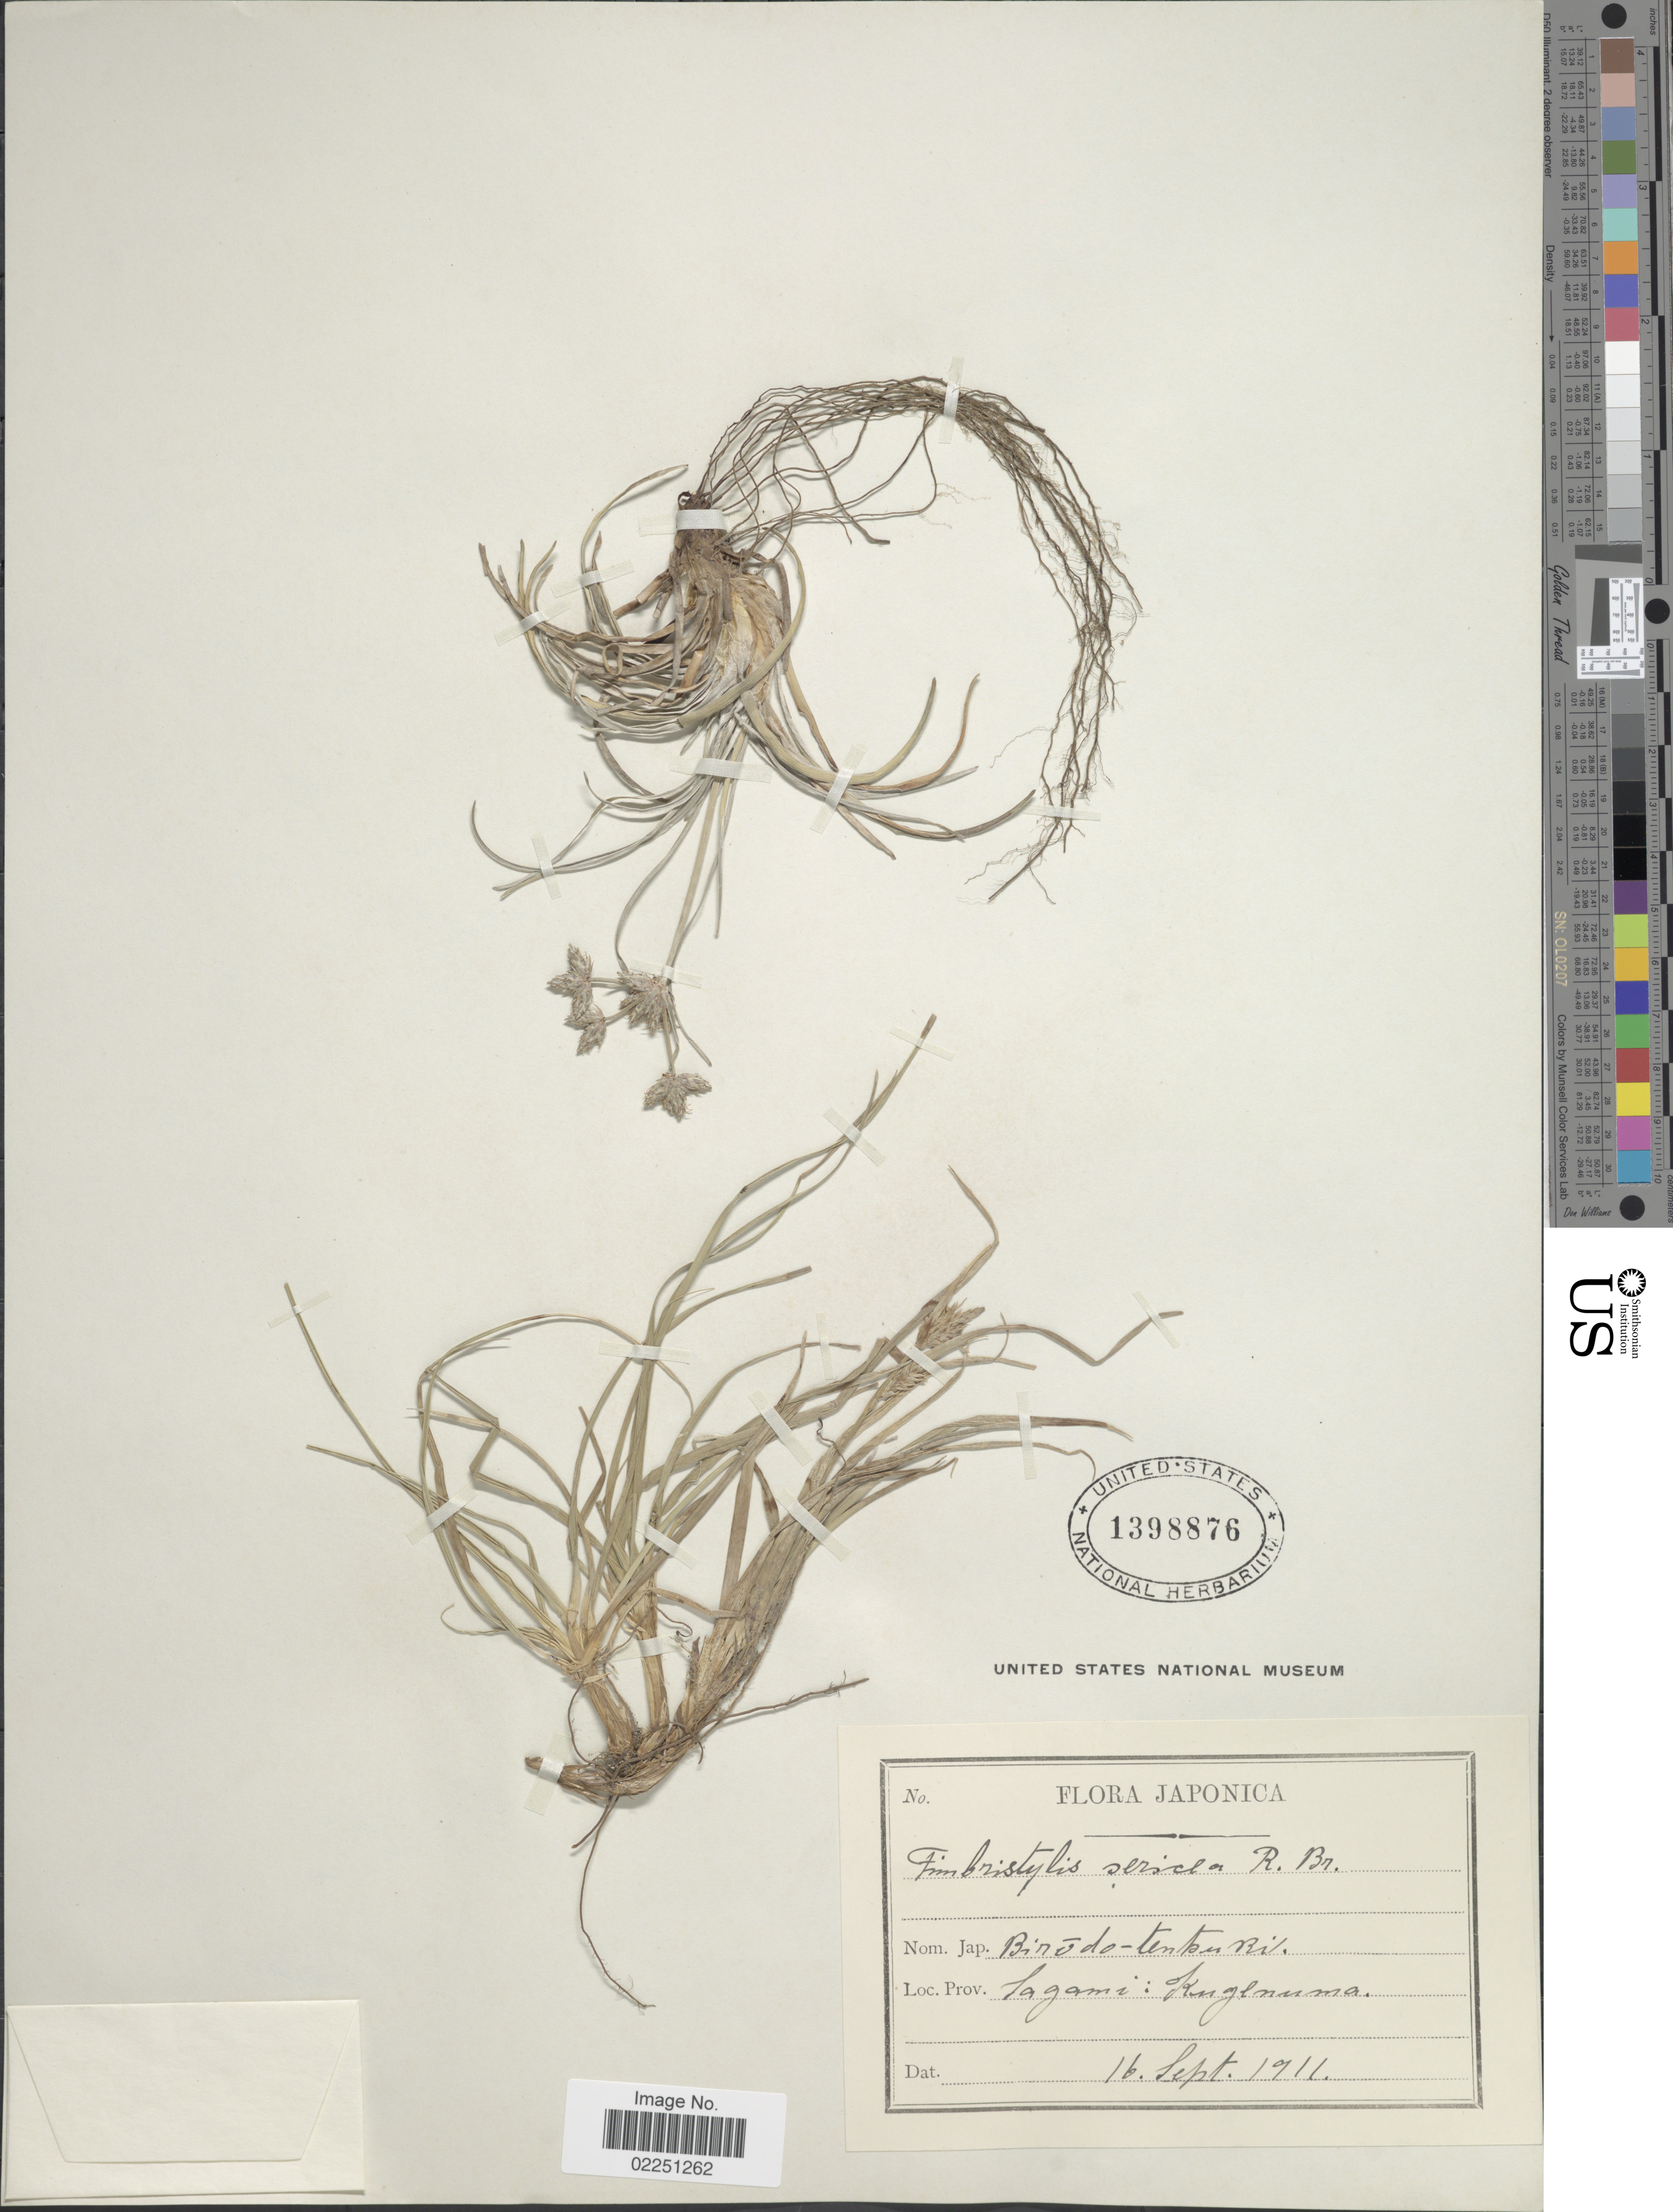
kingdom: Plantae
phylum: Tracheophyta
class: Liliopsida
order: Poales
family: Cyperaceae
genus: Fimbristylis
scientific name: Fimbristylis sericea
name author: (Poir.) R. Br.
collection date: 1911-09-16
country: Japan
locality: Japonica. Sagami: Kugenuma.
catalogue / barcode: US 1398876